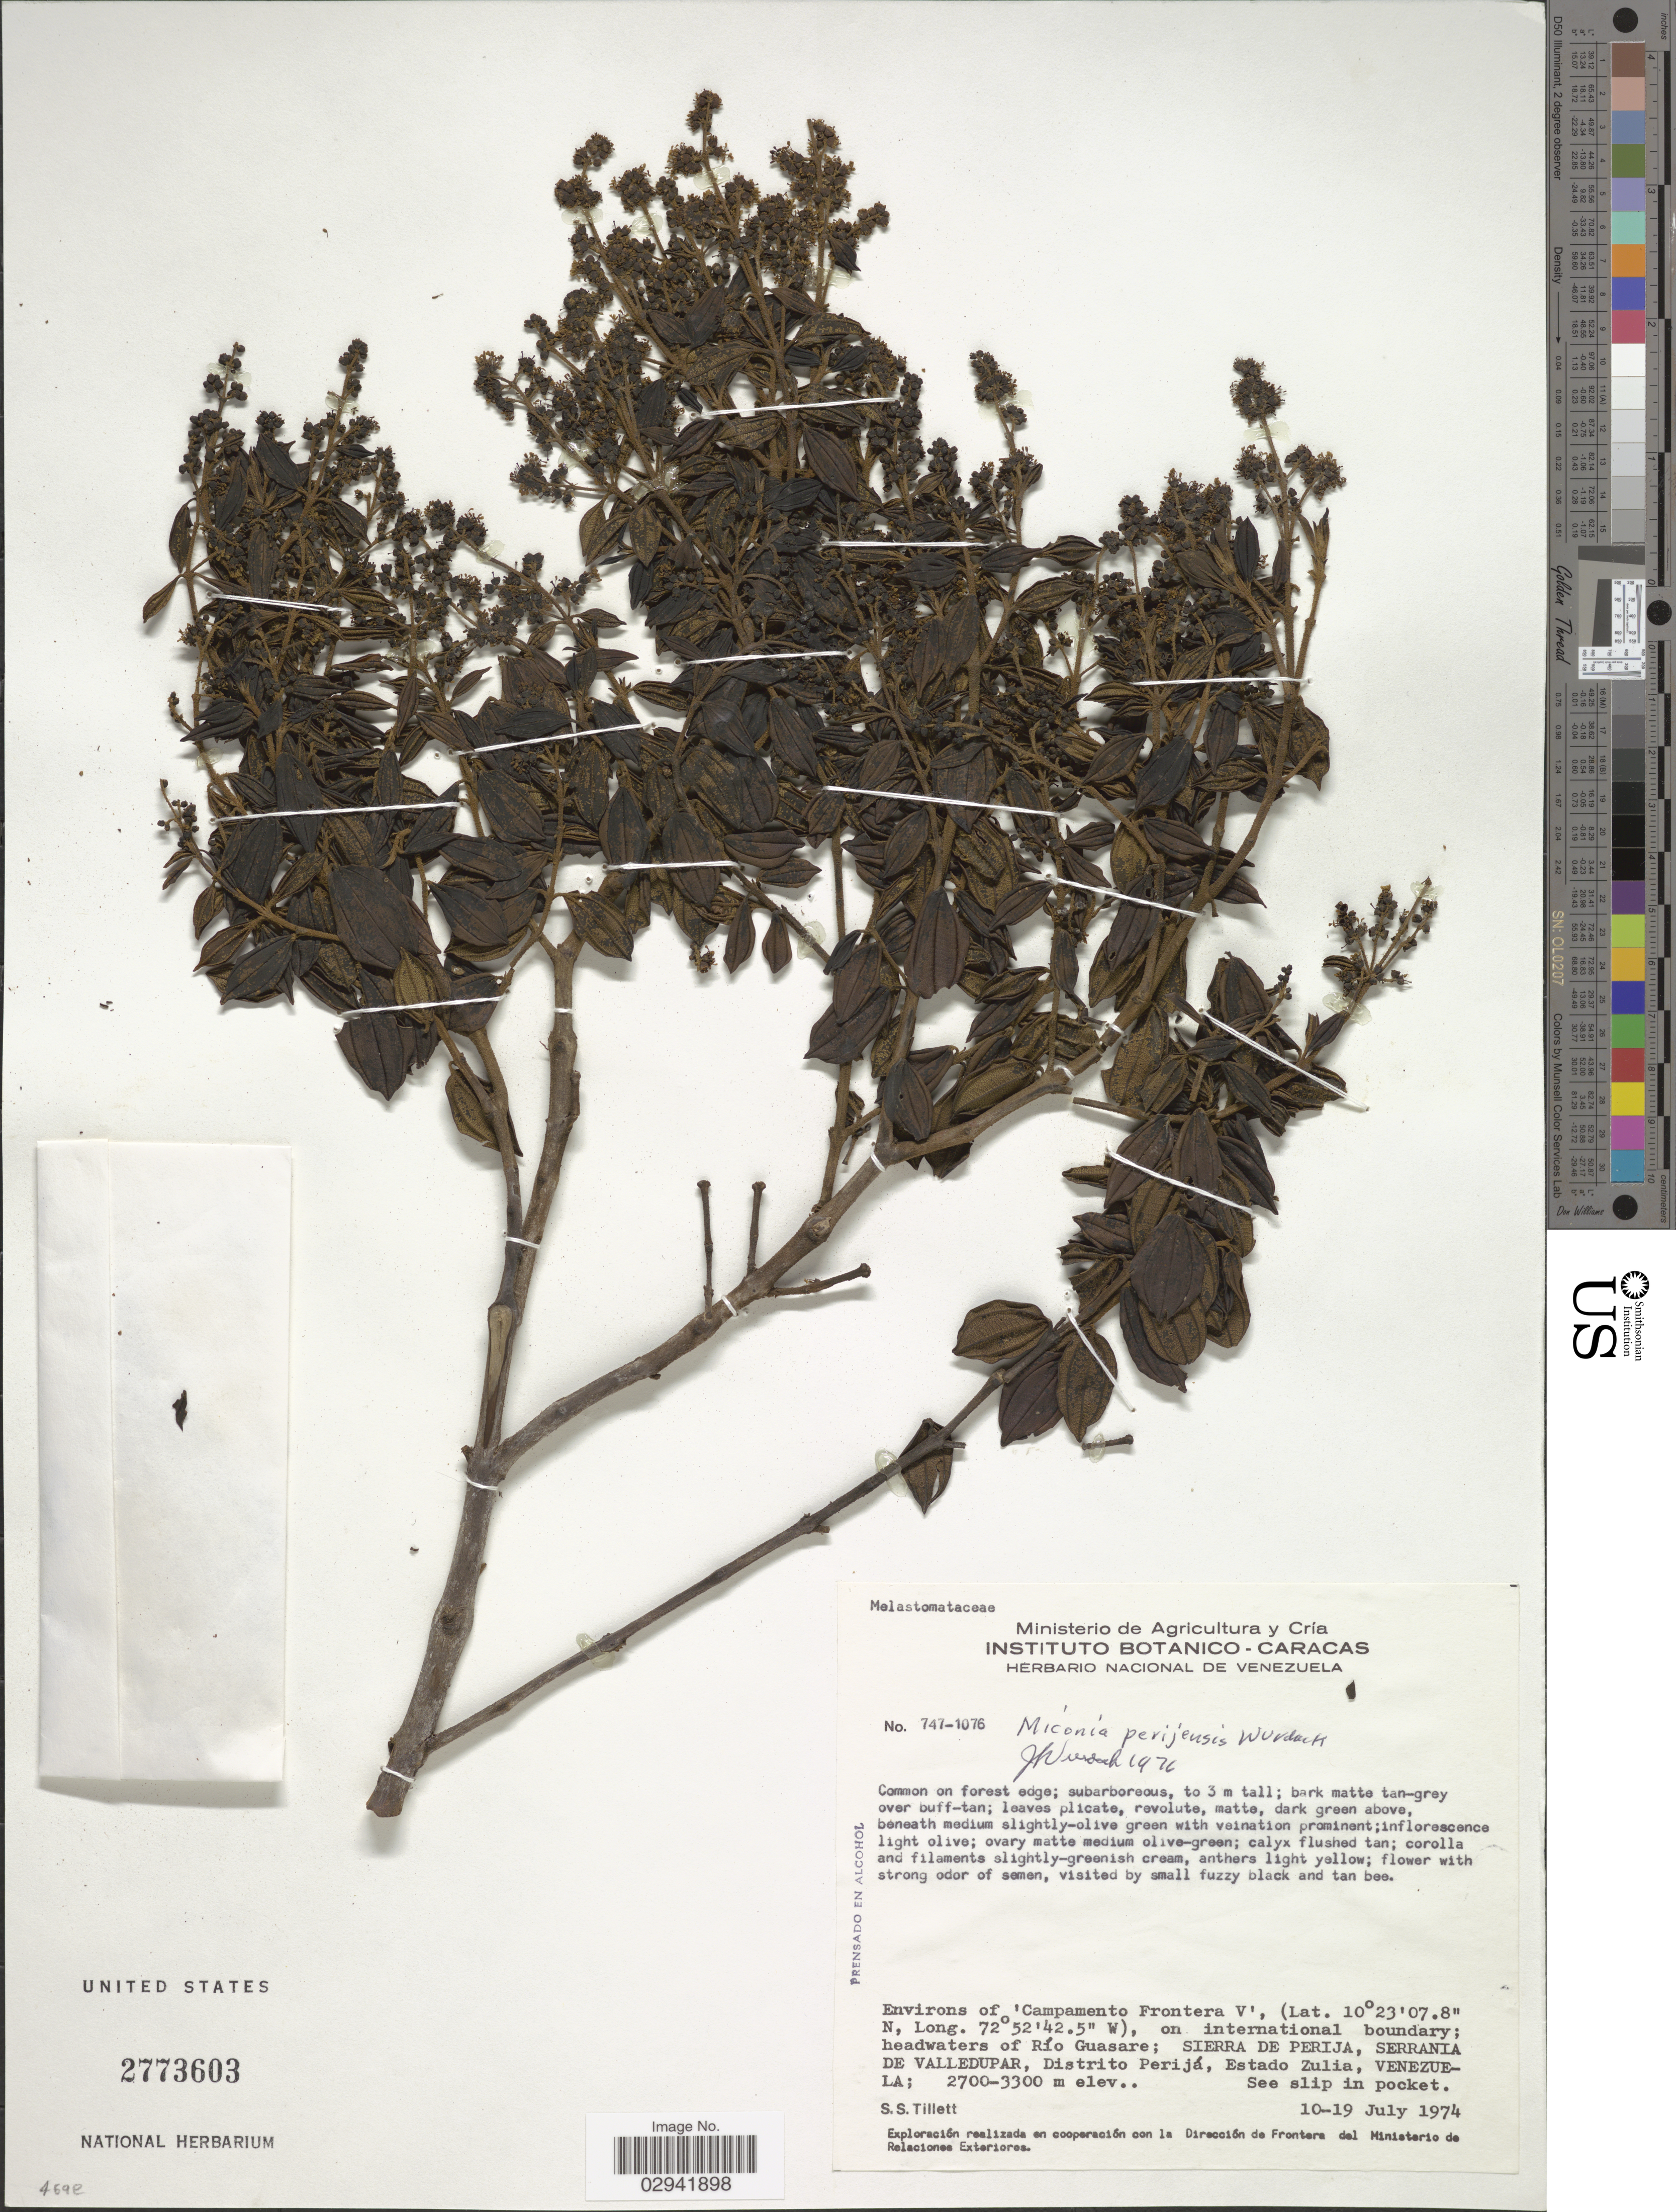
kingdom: Plantae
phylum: Tracheophyta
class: Magnoliopsida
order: Myrtales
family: Melastomataceae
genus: Miconia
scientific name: Miconia perijensis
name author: Wurdack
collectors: S. S. Tillett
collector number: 747-1076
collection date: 1974-07-10/1974-07-19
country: Venezuela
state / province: Zulia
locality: Environs of 'Campamento Frontera V', on international boundary; headwaters of Río Guasare; Sierra de Perija, Serrania de Valledupar, Distrito Perijá.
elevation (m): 2700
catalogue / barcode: US 2773603